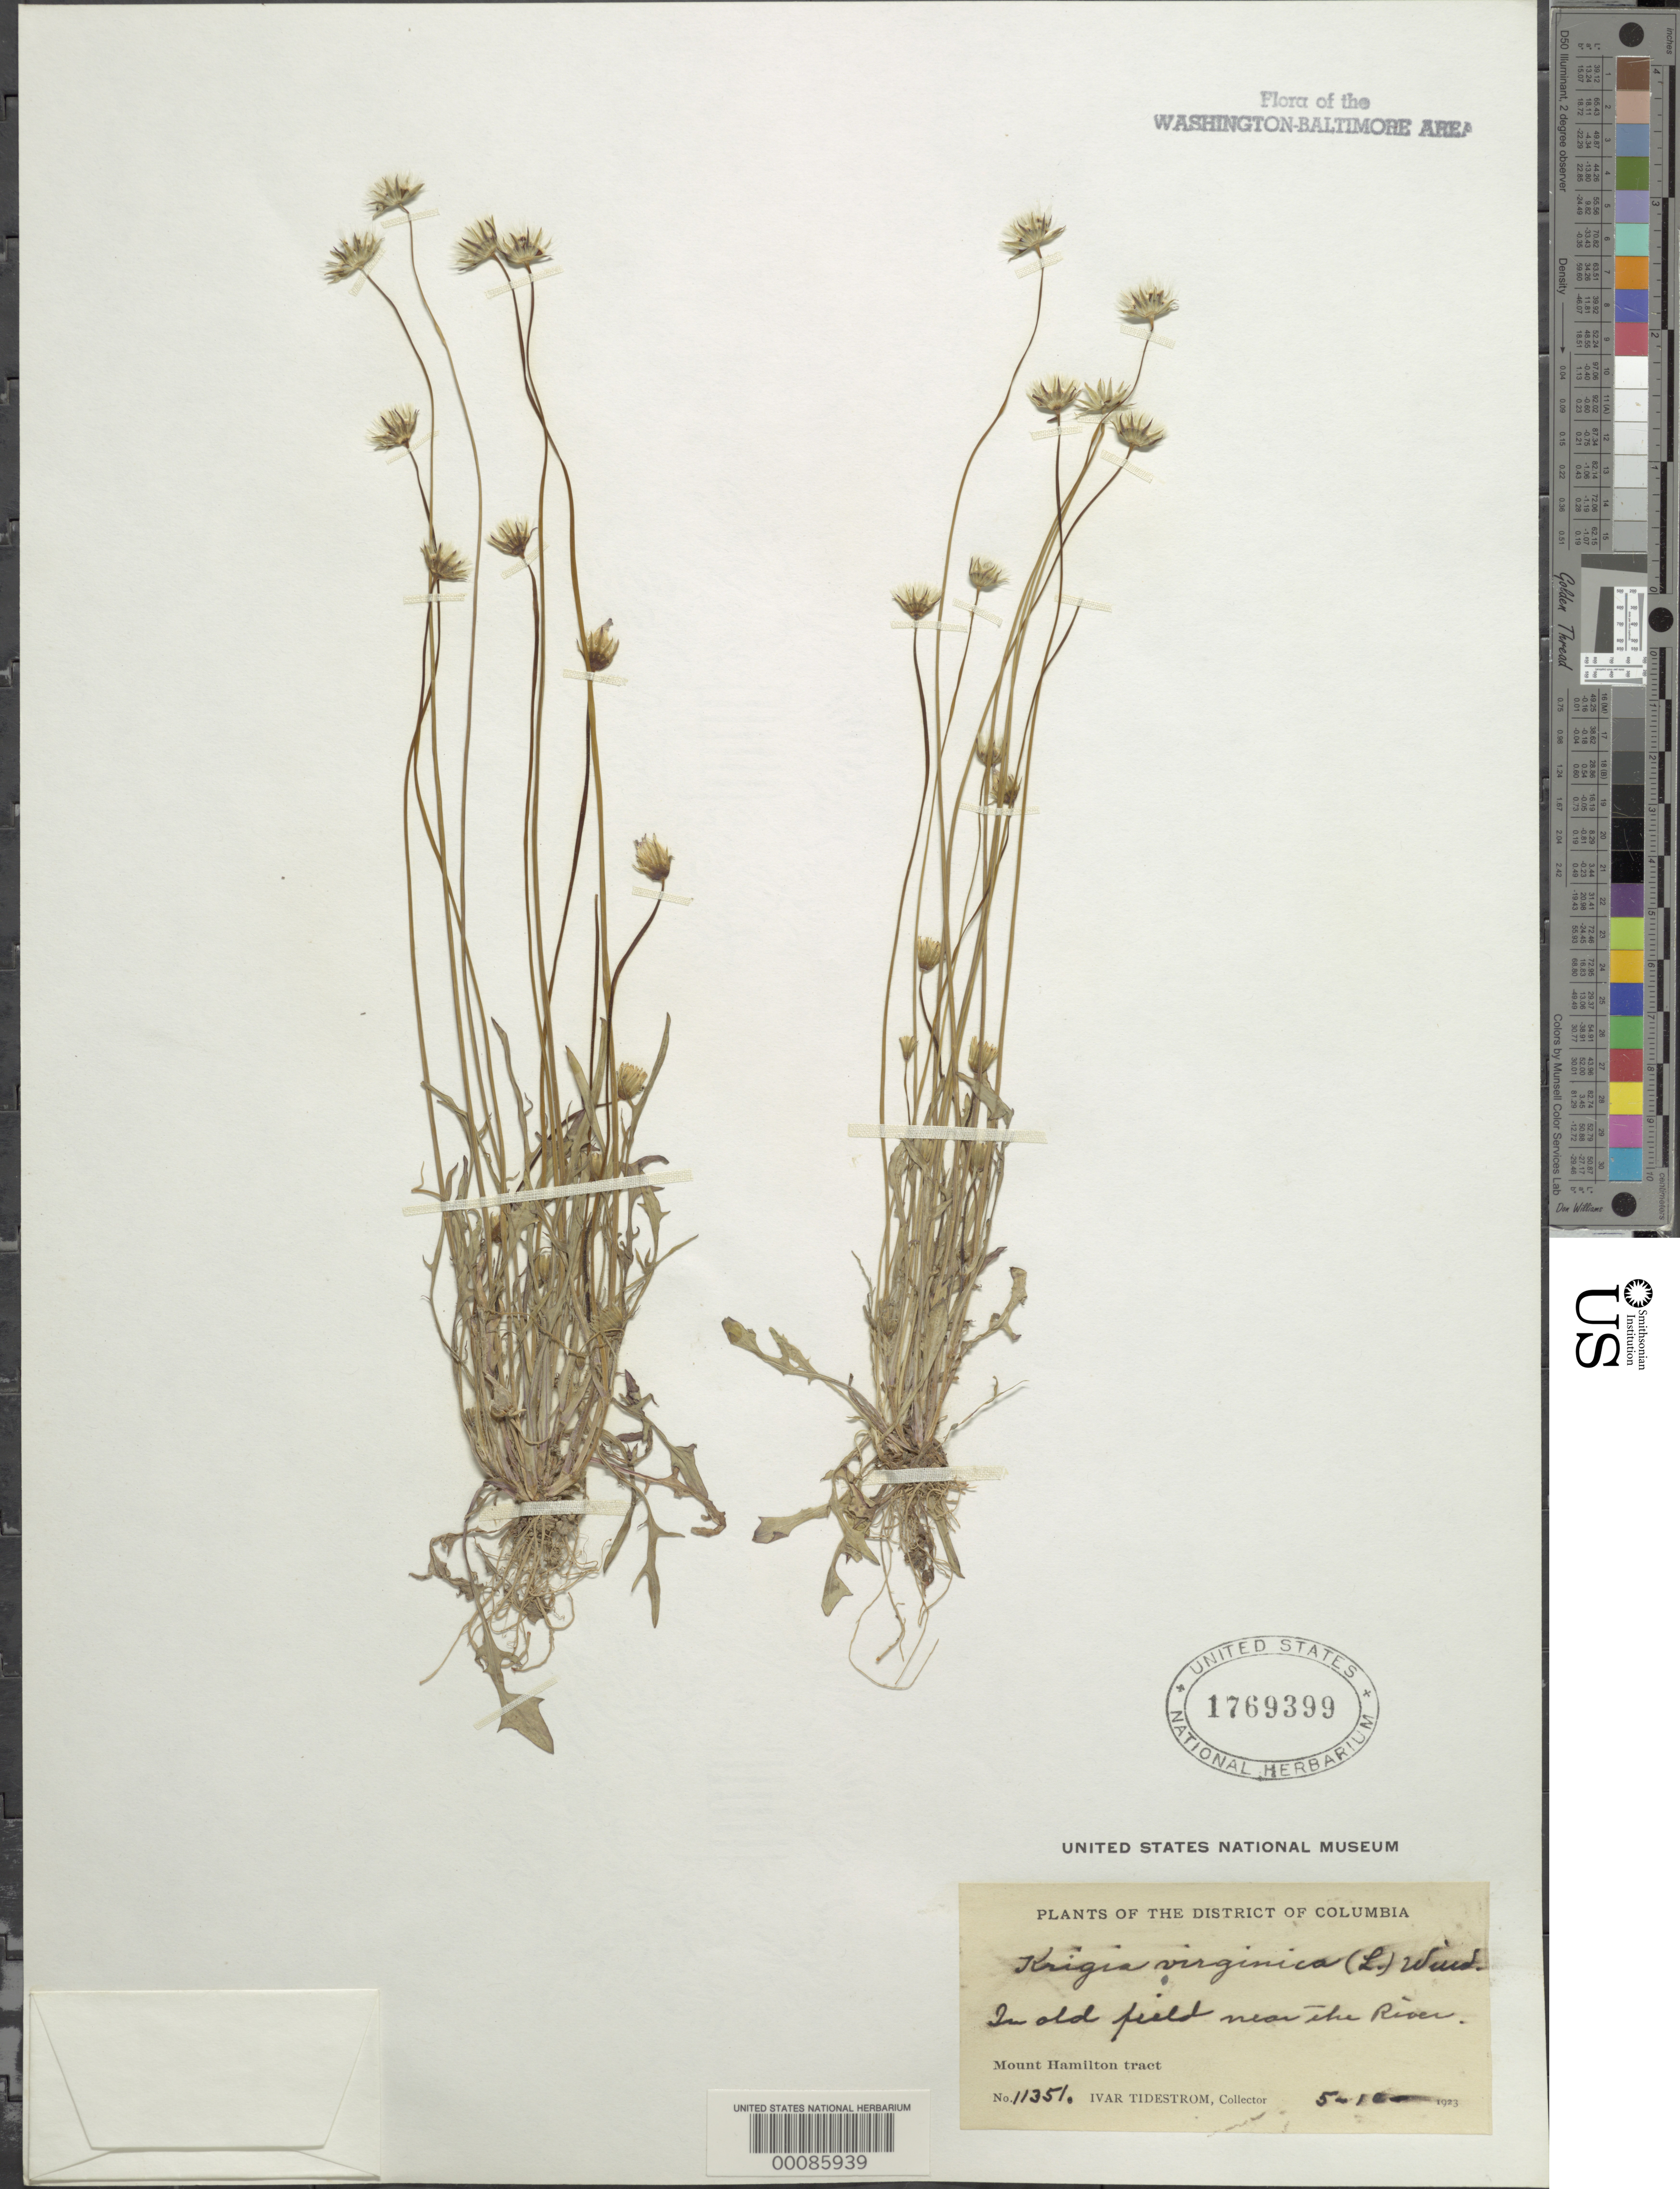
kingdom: Plantae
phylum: Tracheophyta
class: Magnoliopsida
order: Asterales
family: Asteraceae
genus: Krigia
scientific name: Krigia virginica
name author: (L.) Willd.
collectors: I. F. Tidestrom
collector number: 11351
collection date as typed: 10 May 1923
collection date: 1923-05-10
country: United States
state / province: District of Columbia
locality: Mount Hamilton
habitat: Old field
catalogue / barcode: US 1769399